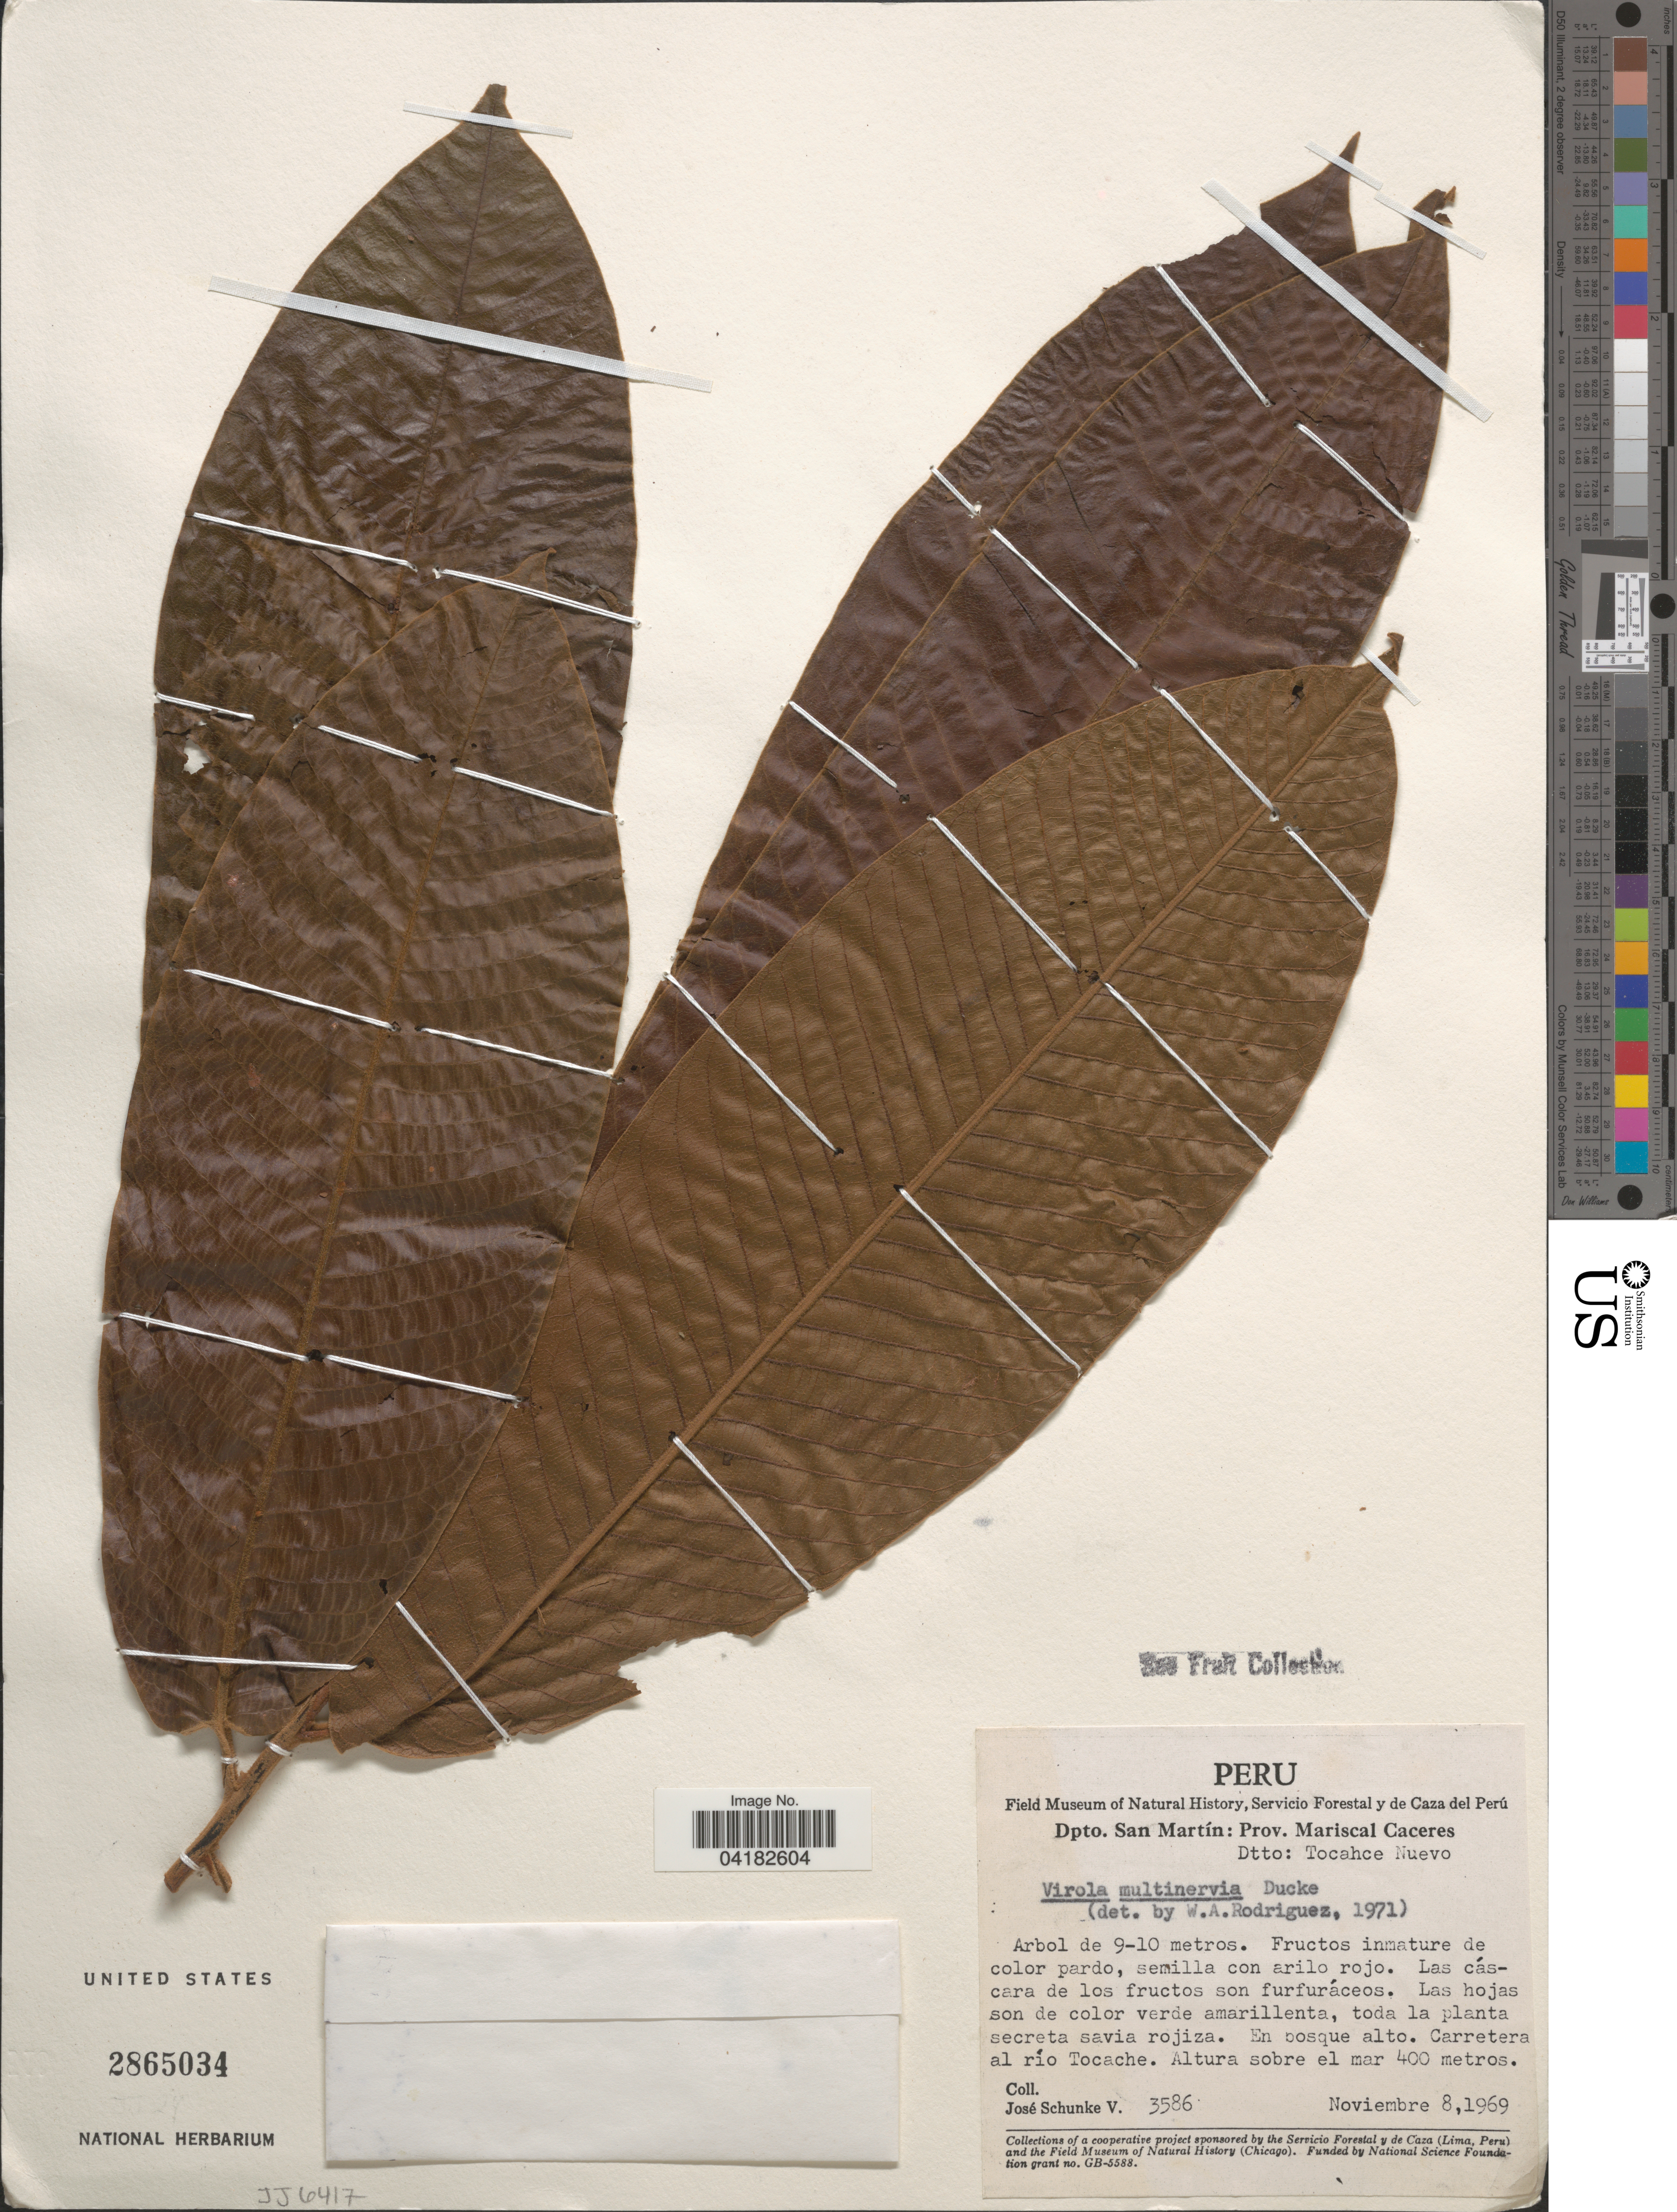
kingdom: Plantae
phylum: Tracheophyta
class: Magnoliopsida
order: Magnoliales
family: Myristicaceae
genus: Virola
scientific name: Virola multinervia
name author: Ducke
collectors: J. Schunke Vigo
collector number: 3586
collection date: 1969-11-08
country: Peru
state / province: San Martin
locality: Dpto. San Martín: Prov. Mariscal Caceres. Dtto: Tocahce Nuevo. Carretera al río Tocache.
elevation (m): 400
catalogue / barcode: US 2865034